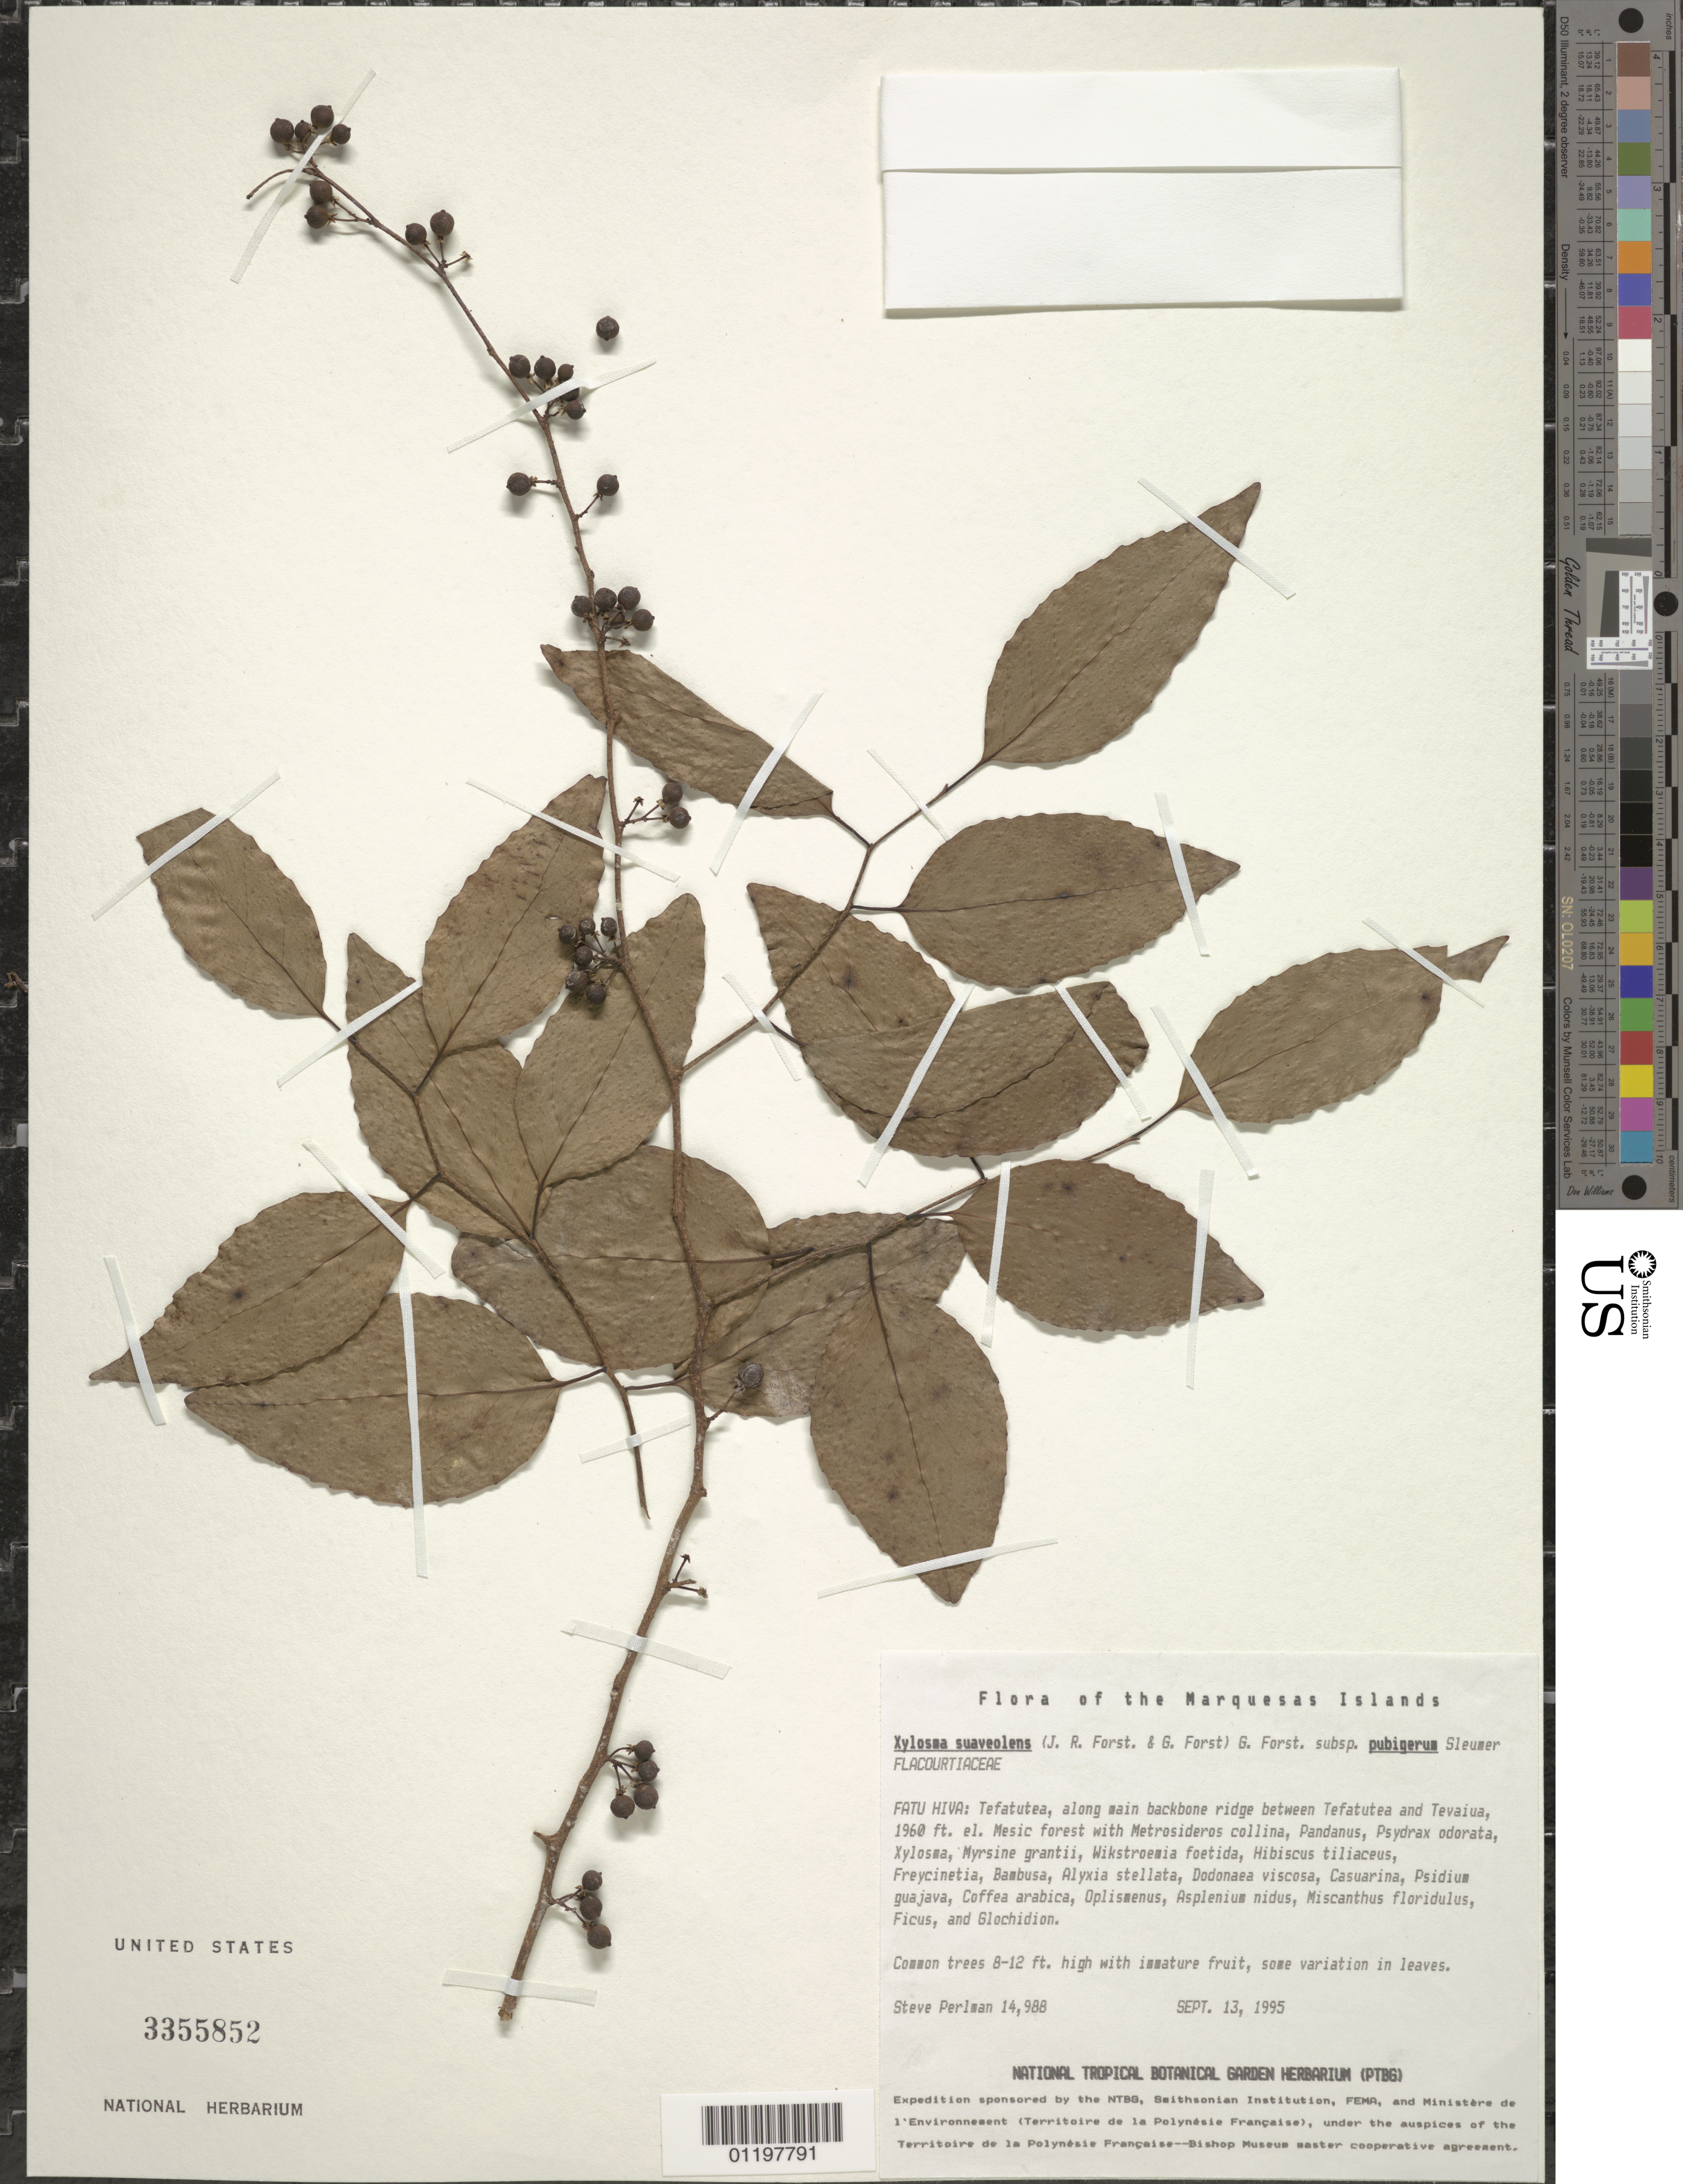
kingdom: Plantae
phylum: Tracheophyta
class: Magnoliopsida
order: Malpighiales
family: Salicaceae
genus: Xylosma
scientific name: Xylosma suaveolens subsp. pubigera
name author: Sleumer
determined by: Lorence, David H., (PTBG), National Tropical Botanical Garden (UNITED STATES)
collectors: S. P. Perlman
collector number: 14988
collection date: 1995-09-13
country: French Polynesia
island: Fatu Hiva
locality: Tefatutea, along main backbone ridge between Tefatutea and Tevaiua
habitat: In mesic forest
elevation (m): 597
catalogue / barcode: US 3355852